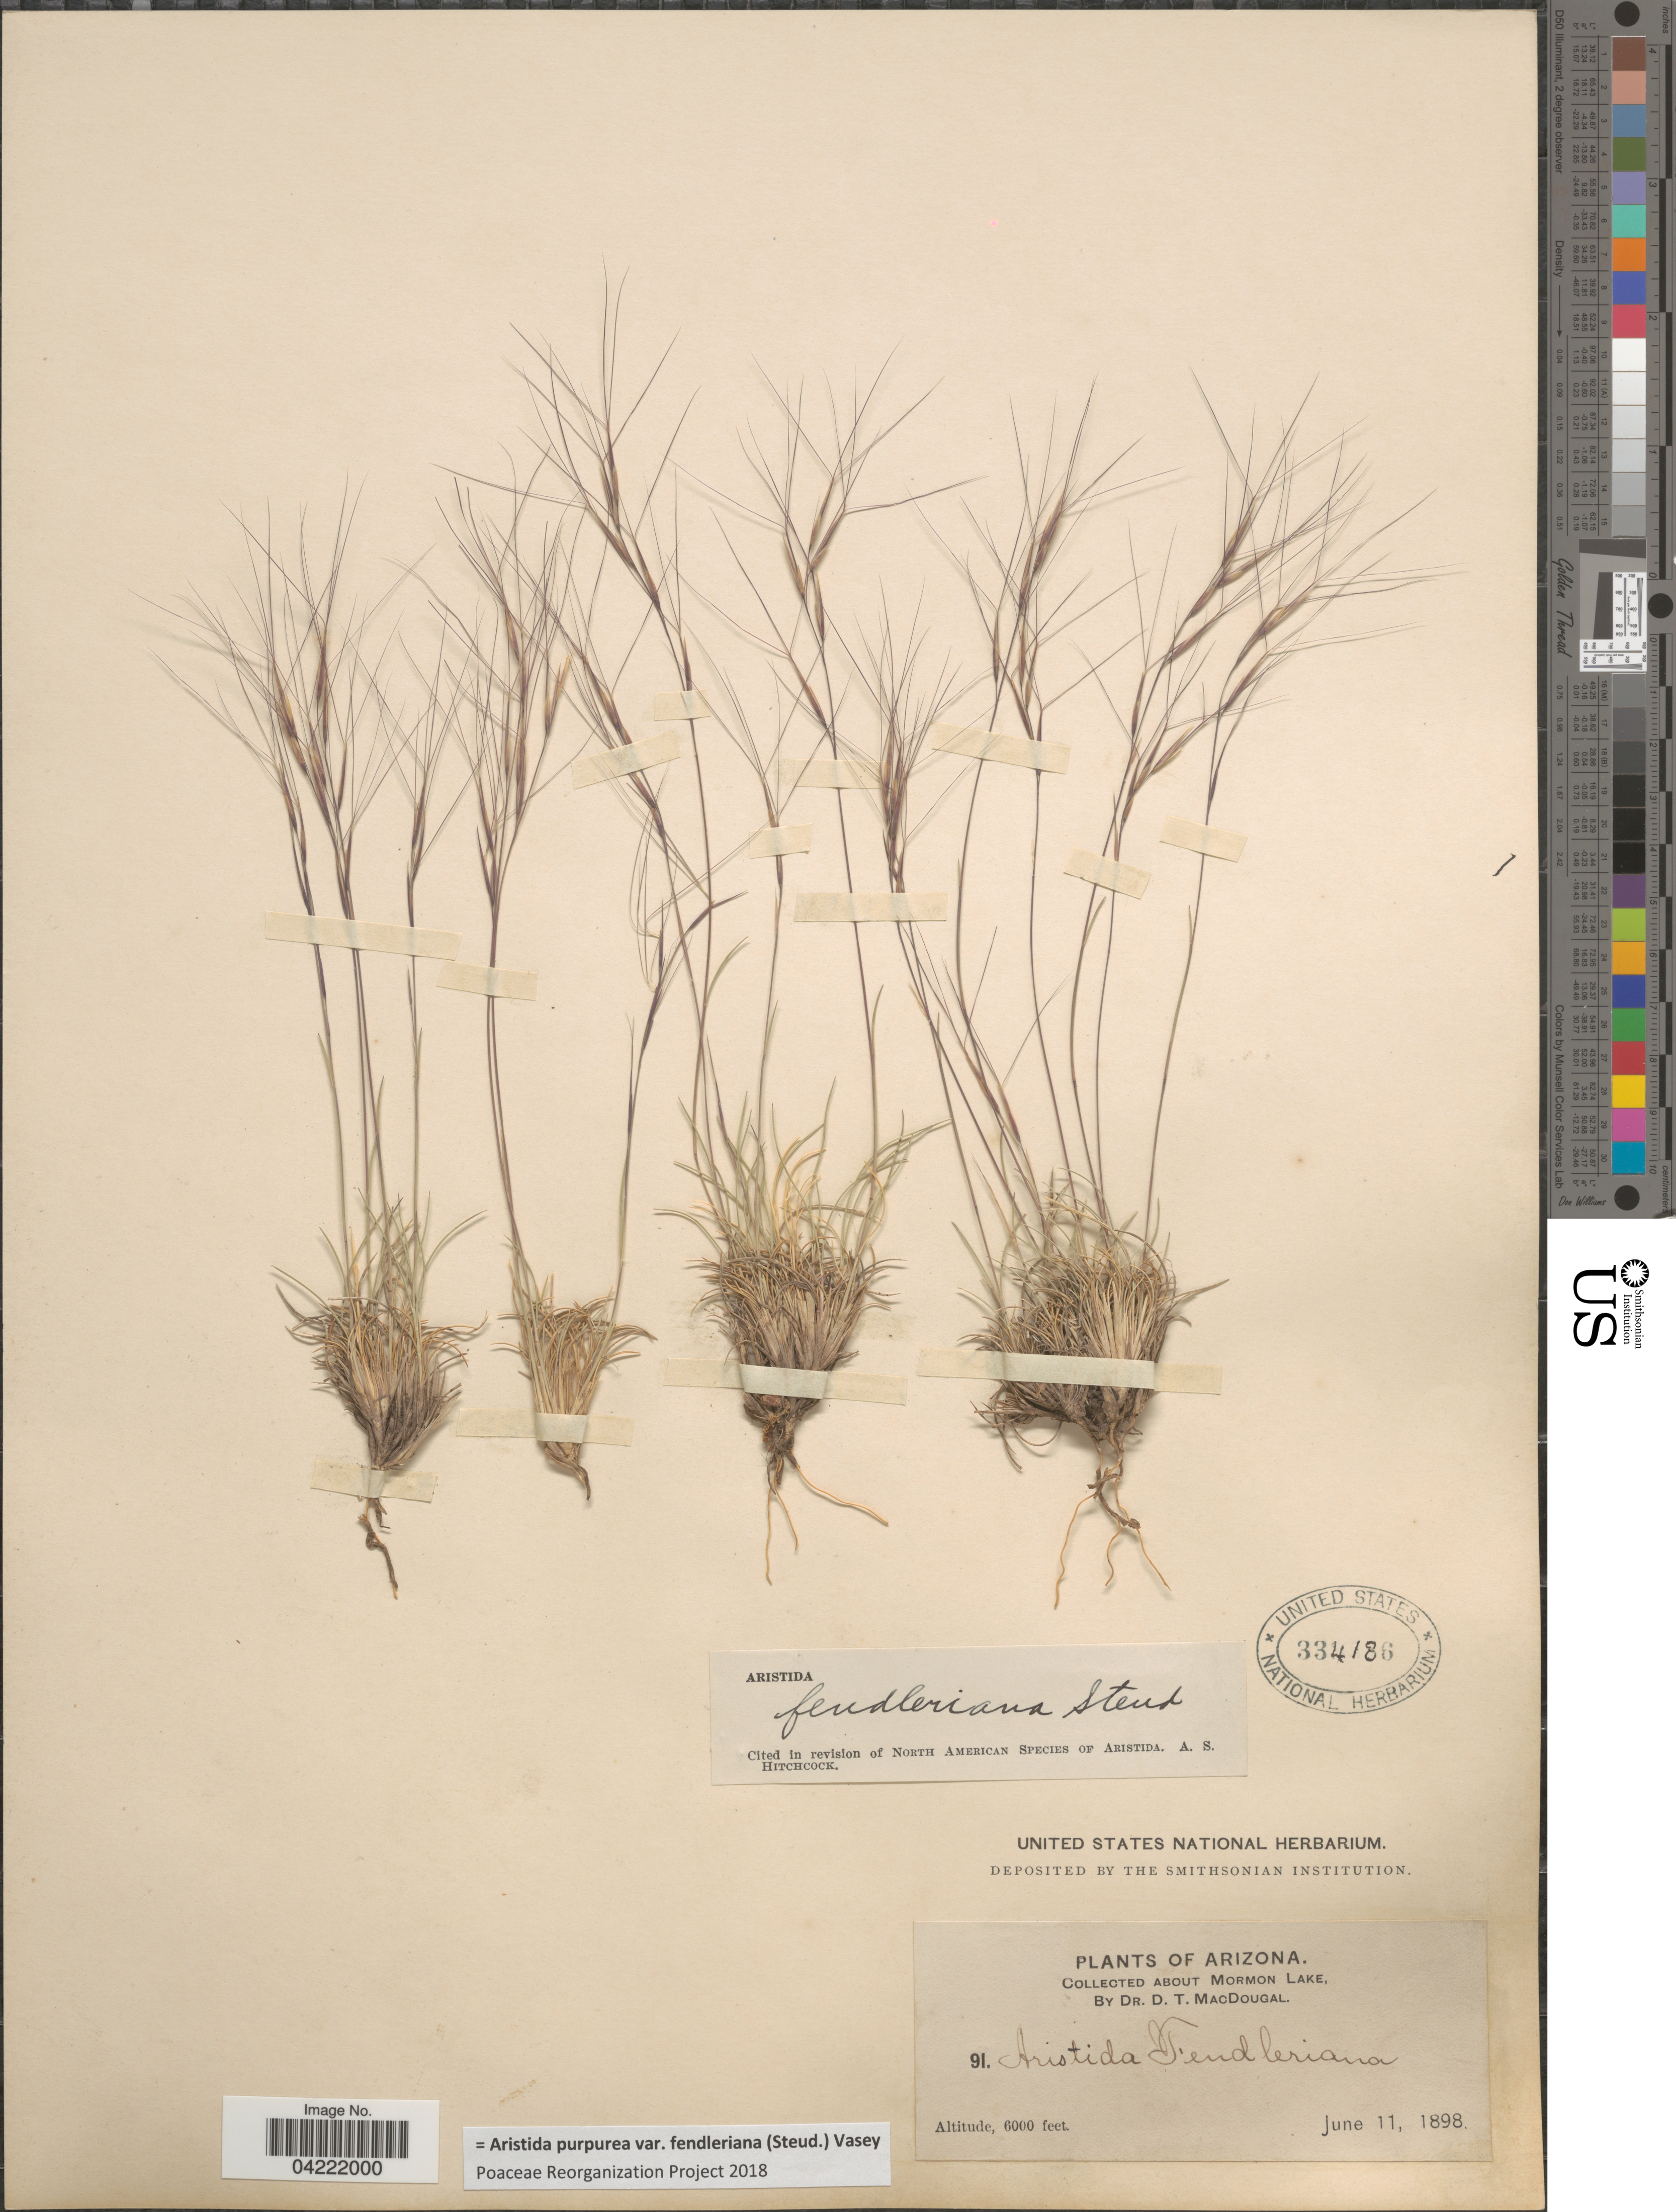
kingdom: Plantae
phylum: Tracheophyta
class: Liliopsida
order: Poales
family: Poaceae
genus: Aristida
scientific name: Aristida purpurea var. fendleriana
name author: (Steud.) Vasey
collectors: D. T. MacDougal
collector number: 91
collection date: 1898-06-11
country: United States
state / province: Arizona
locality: About Mormon Lake.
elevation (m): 1829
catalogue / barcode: US 334186